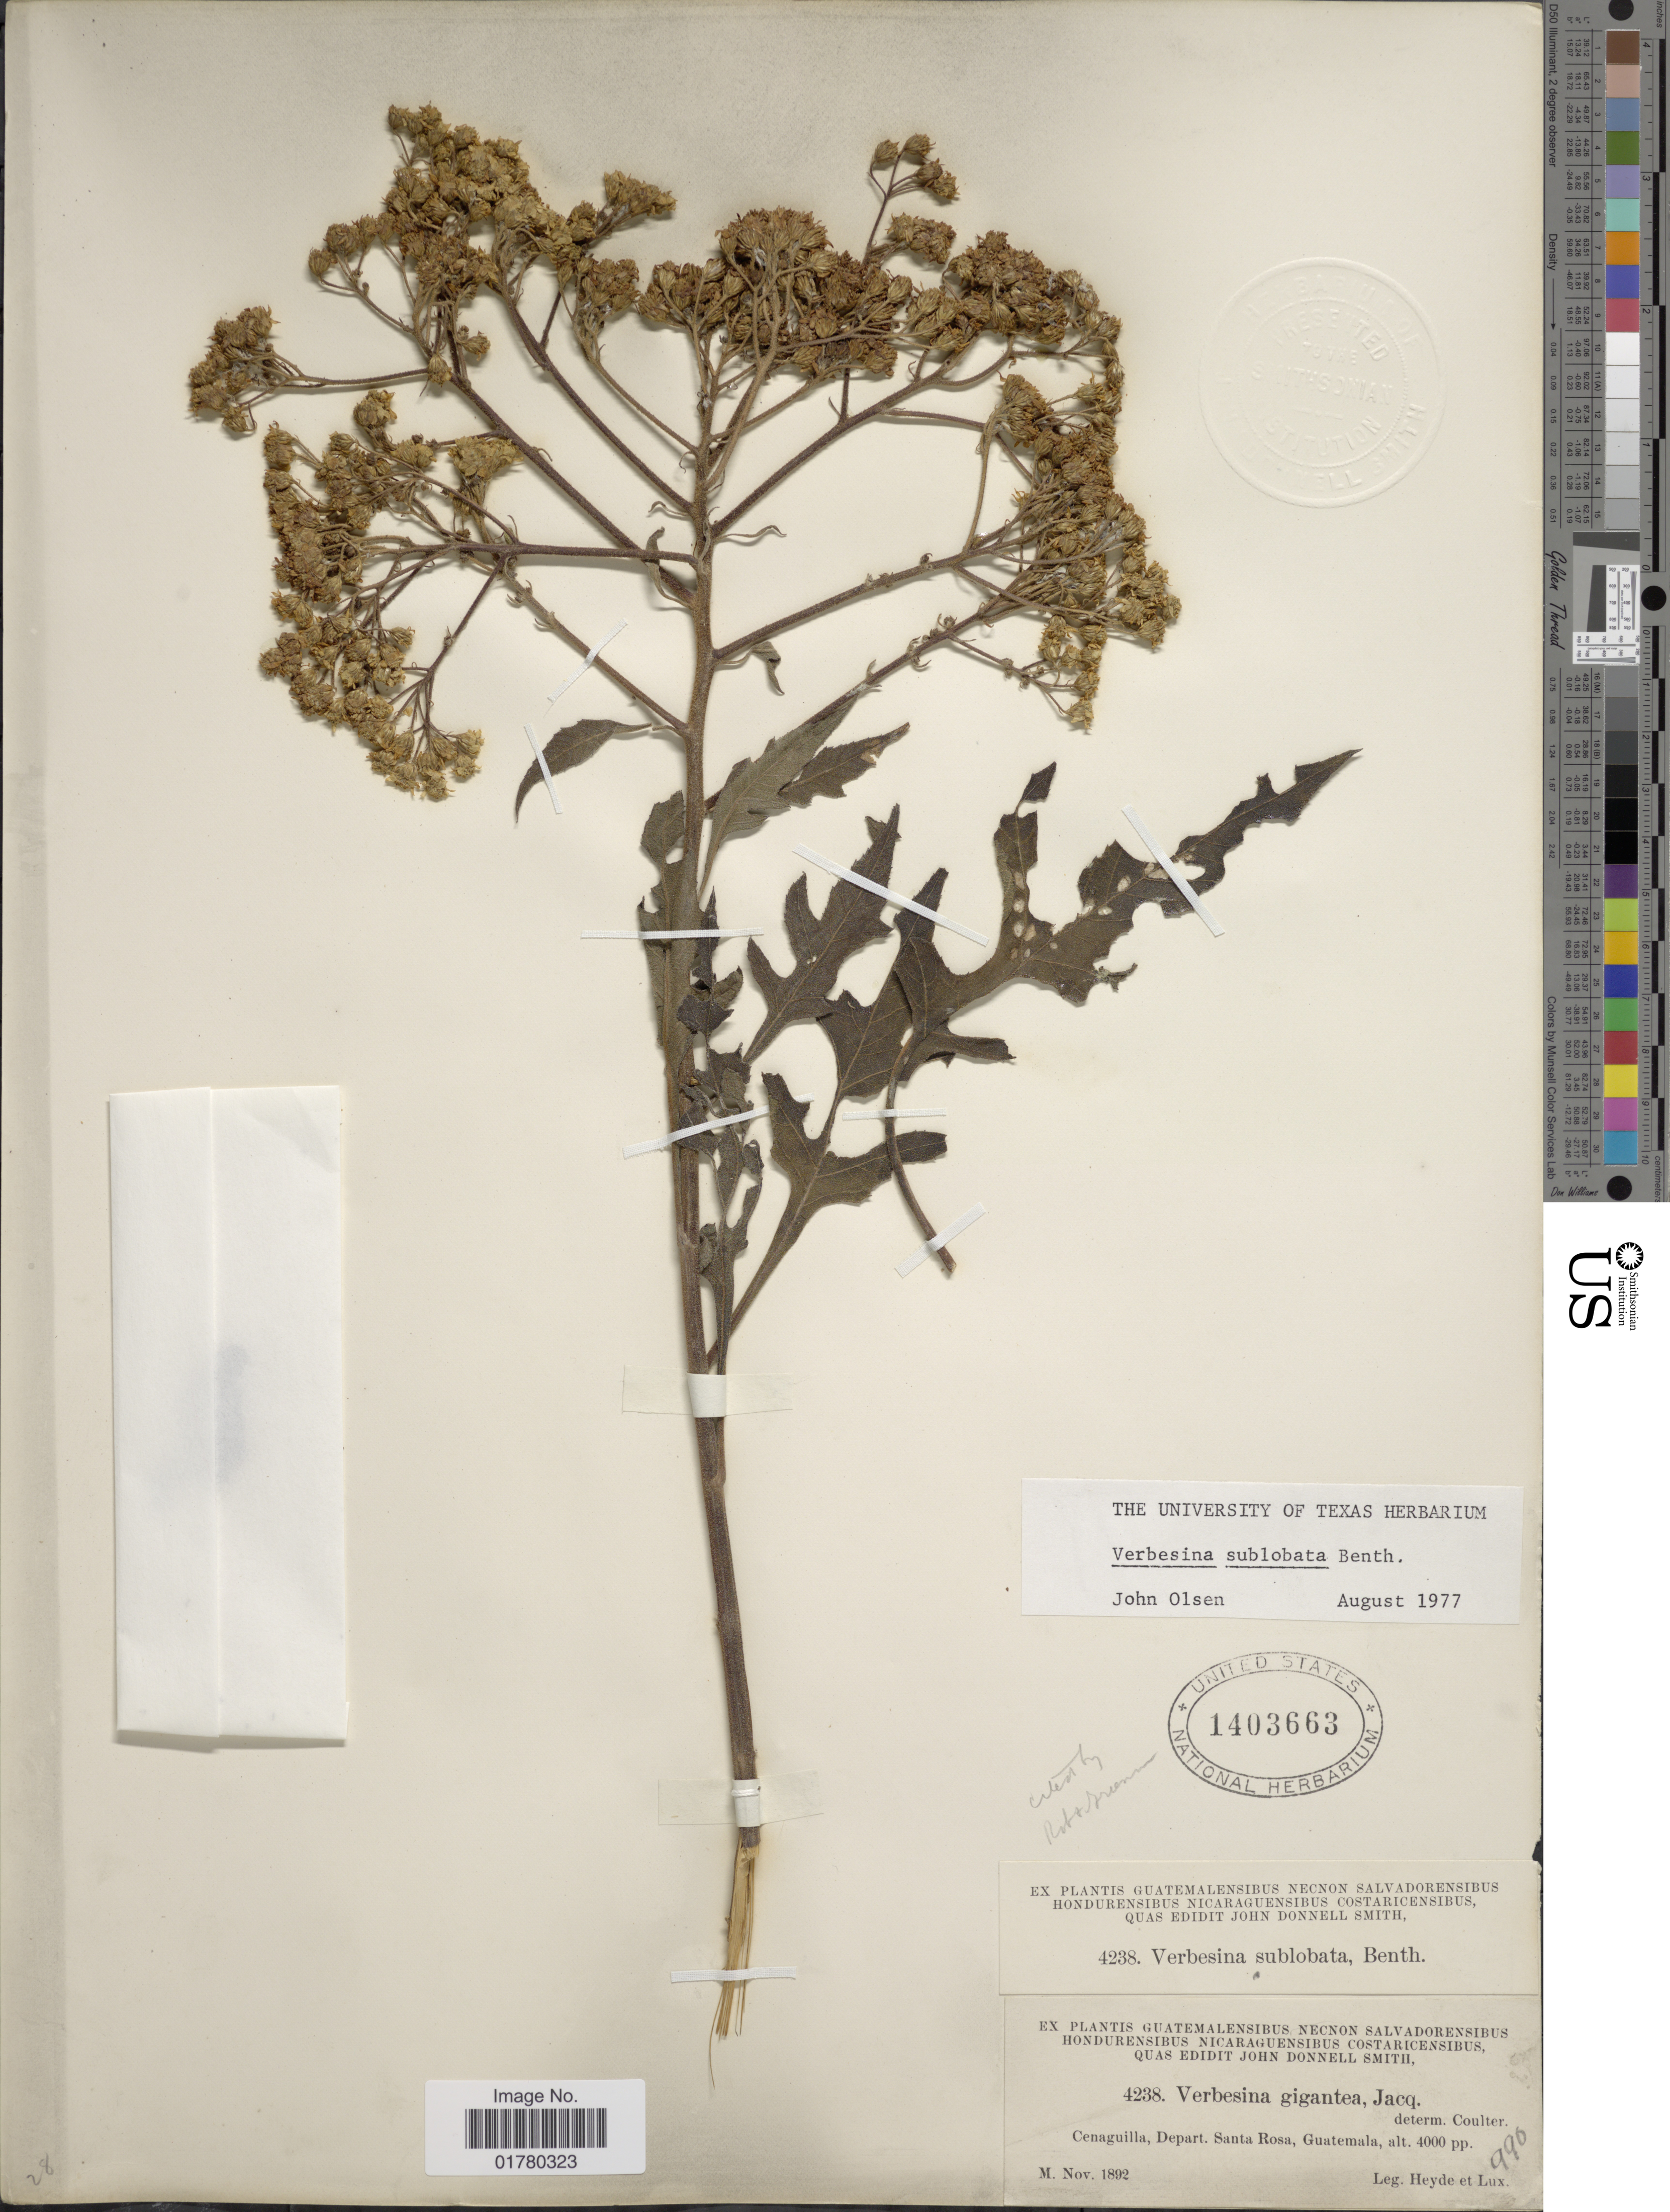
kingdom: Plantae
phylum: Tracheophyta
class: Magnoliopsida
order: Asterales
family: Asteraceae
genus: Verbesina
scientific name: Verbesina turbacensis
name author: Kunth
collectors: Heyde & Lux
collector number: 4238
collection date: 1892-11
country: Guatemala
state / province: Santa Rosa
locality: Cenaguilla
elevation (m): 1219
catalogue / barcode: US 1403663